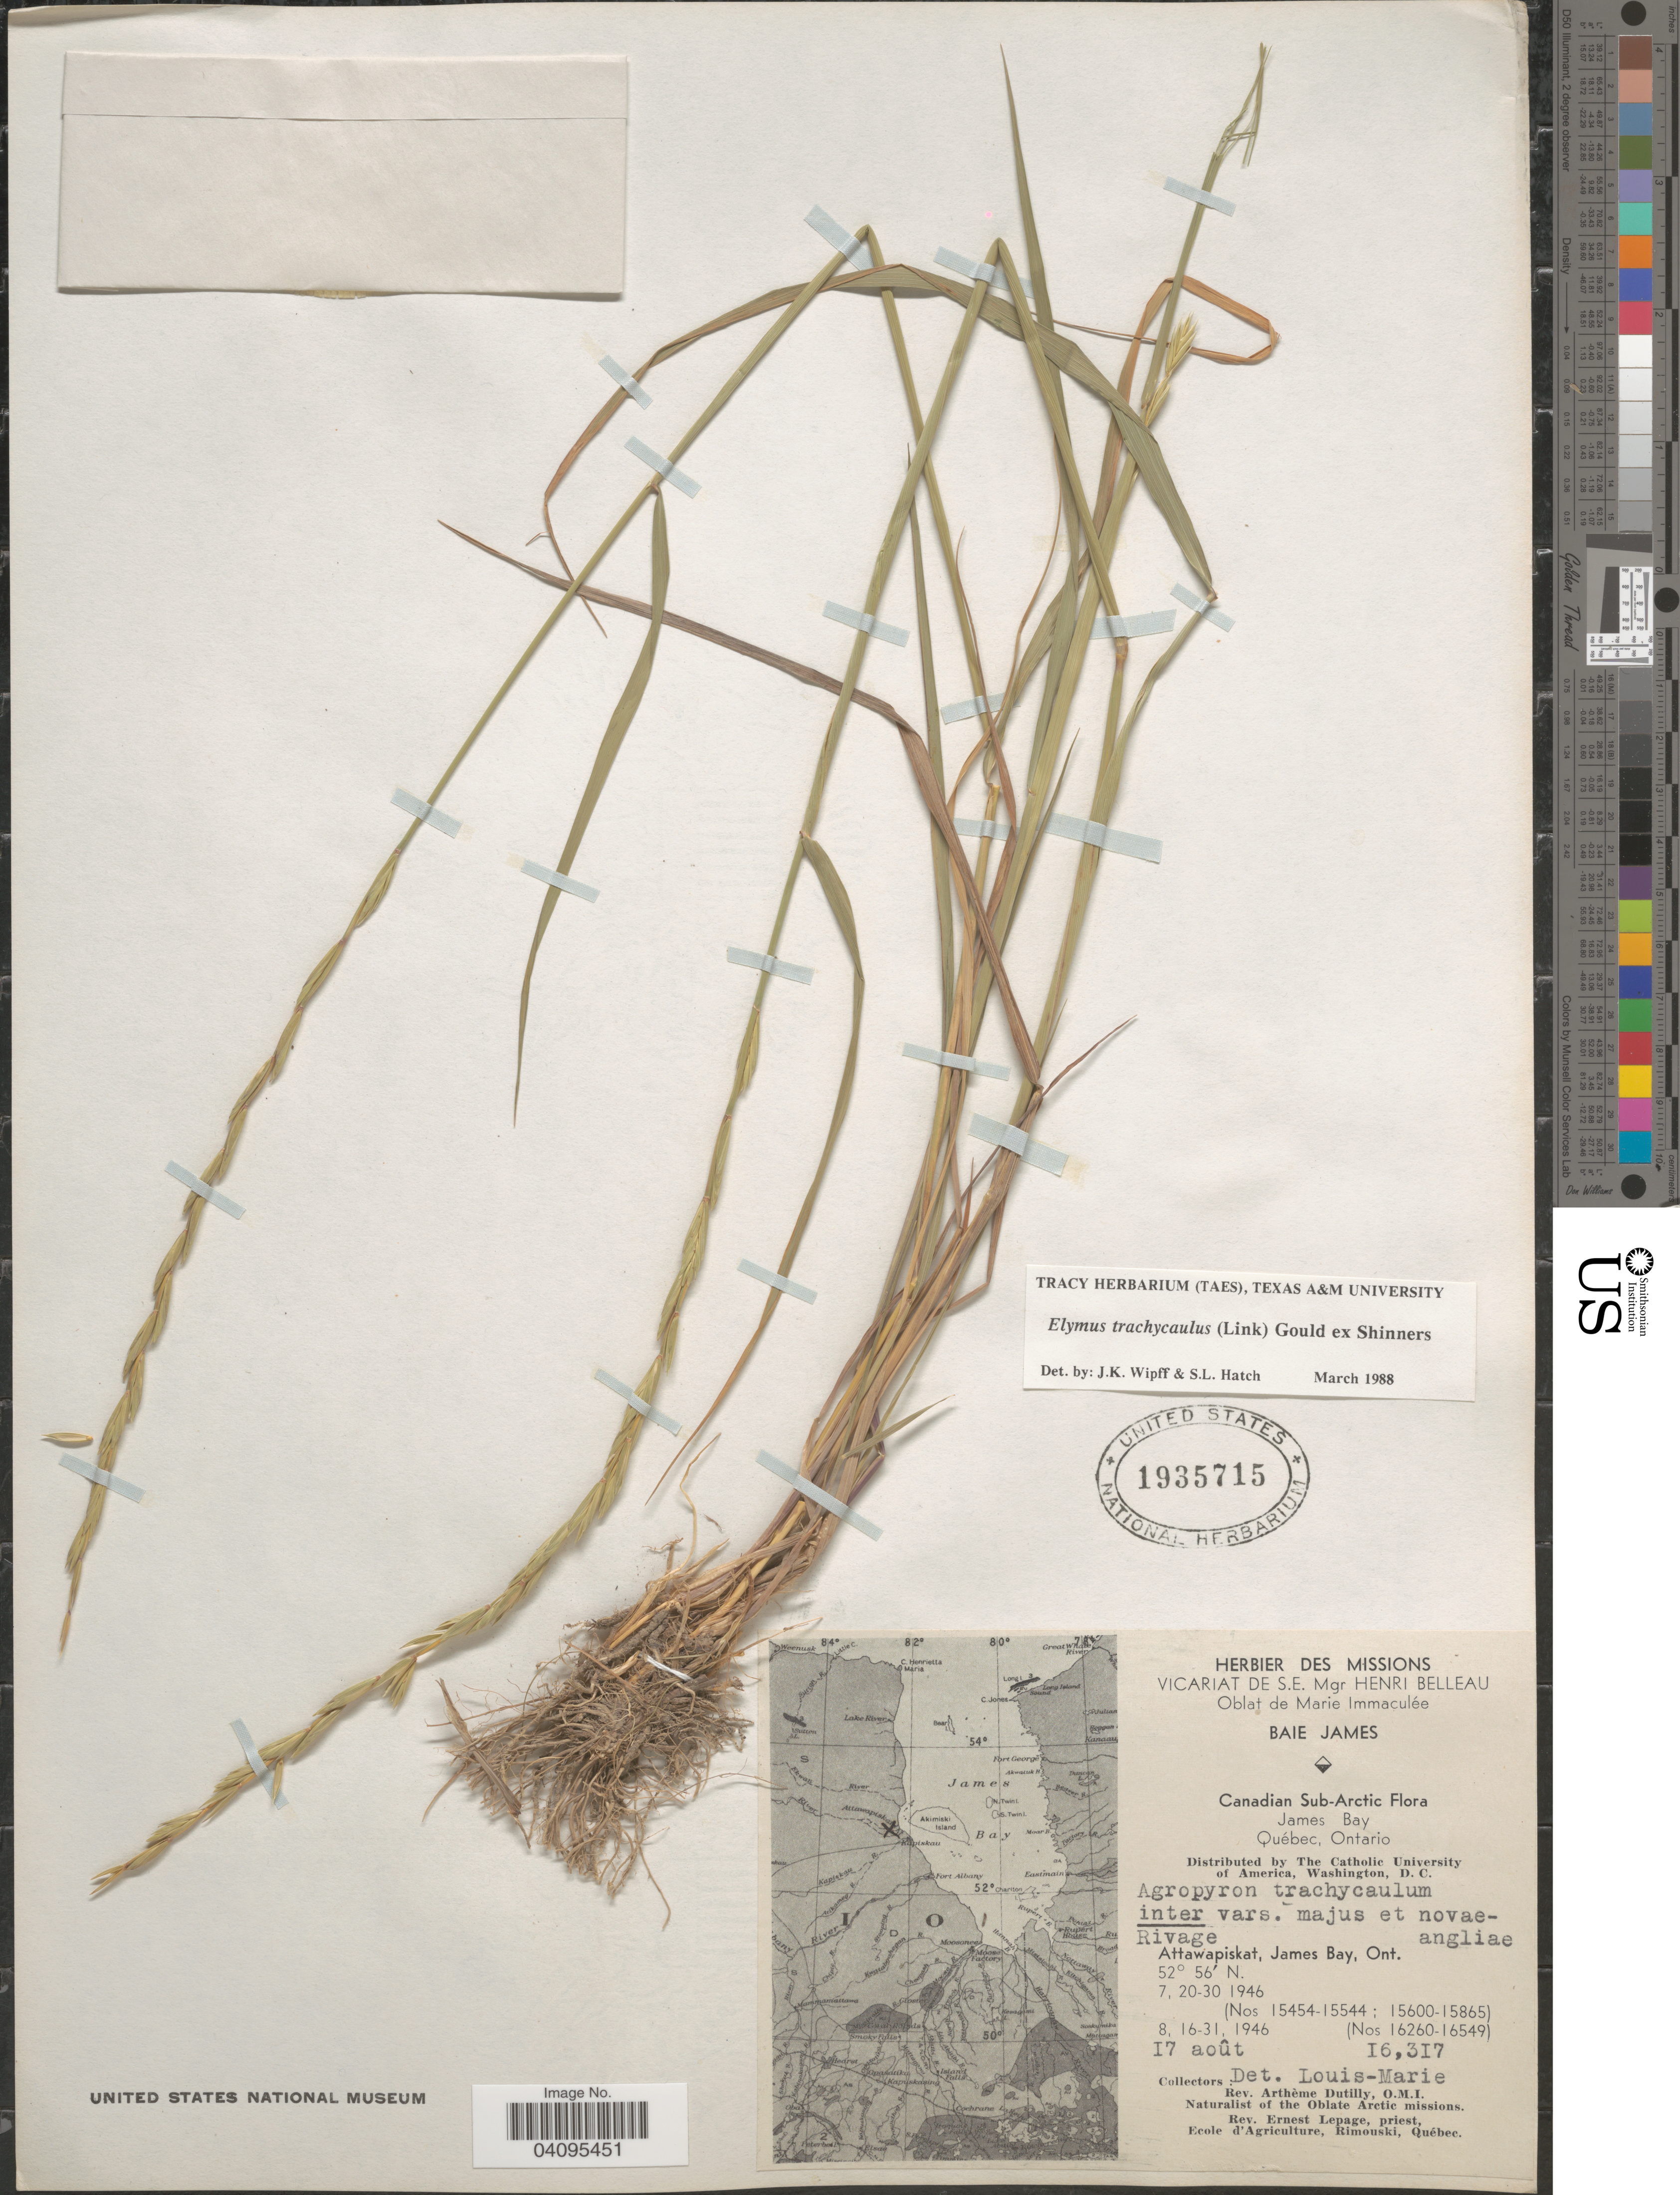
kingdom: Plantae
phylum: Tracheophyta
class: Liliopsida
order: Poales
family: Poaceae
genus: Elymus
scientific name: Elymus trachycaulus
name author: (Link) Gould ex Shinners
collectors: P. Dutilly & E. Lepage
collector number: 16317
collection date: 1946-08-17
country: Canada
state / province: Ontario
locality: Canadian Sub-Arctic. James Bay. Attawapiskat, James Bay.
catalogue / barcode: US 1935715